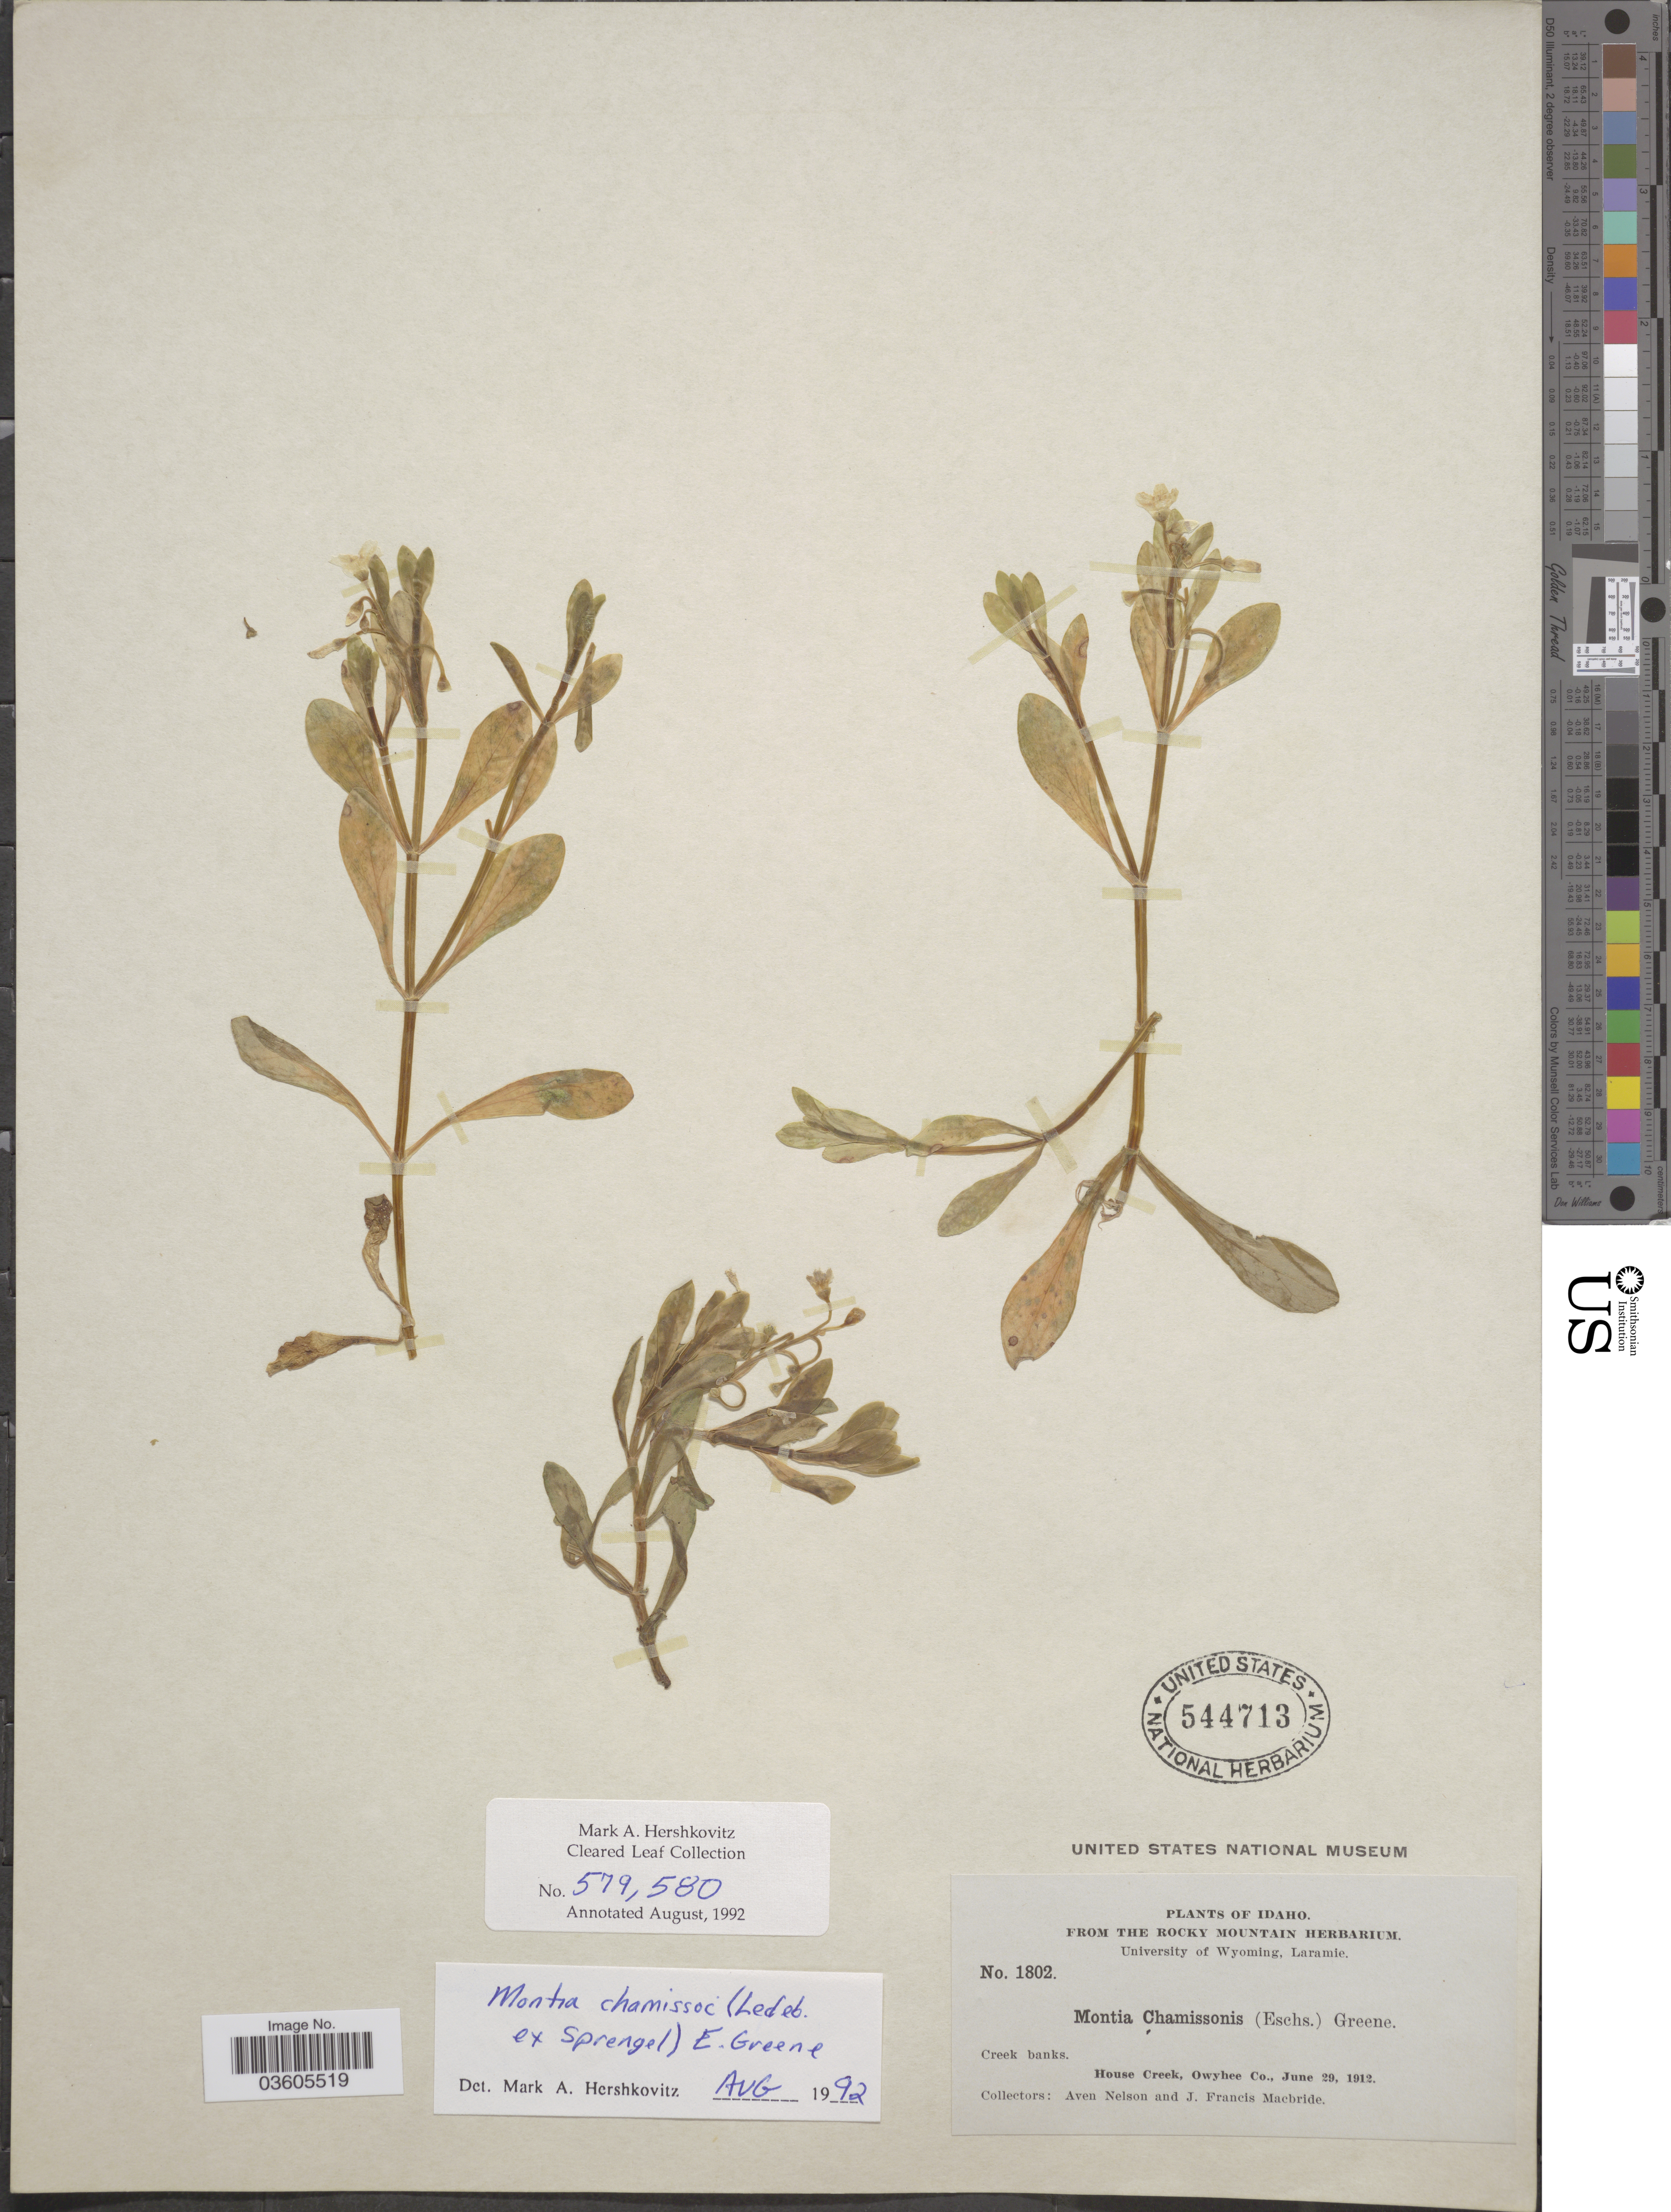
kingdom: Plantae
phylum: Tracheophyta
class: Magnoliopsida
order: Caryophyllales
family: Montiaceae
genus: Montia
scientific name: Montia chamissoi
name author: (Ledeb. ex Spreng.) Greene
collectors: A. Nelson & J. F. Macbride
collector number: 1802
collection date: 1912-06-29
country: United States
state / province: Idaho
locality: House Creek, Owyhee Co.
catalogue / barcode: US 544713